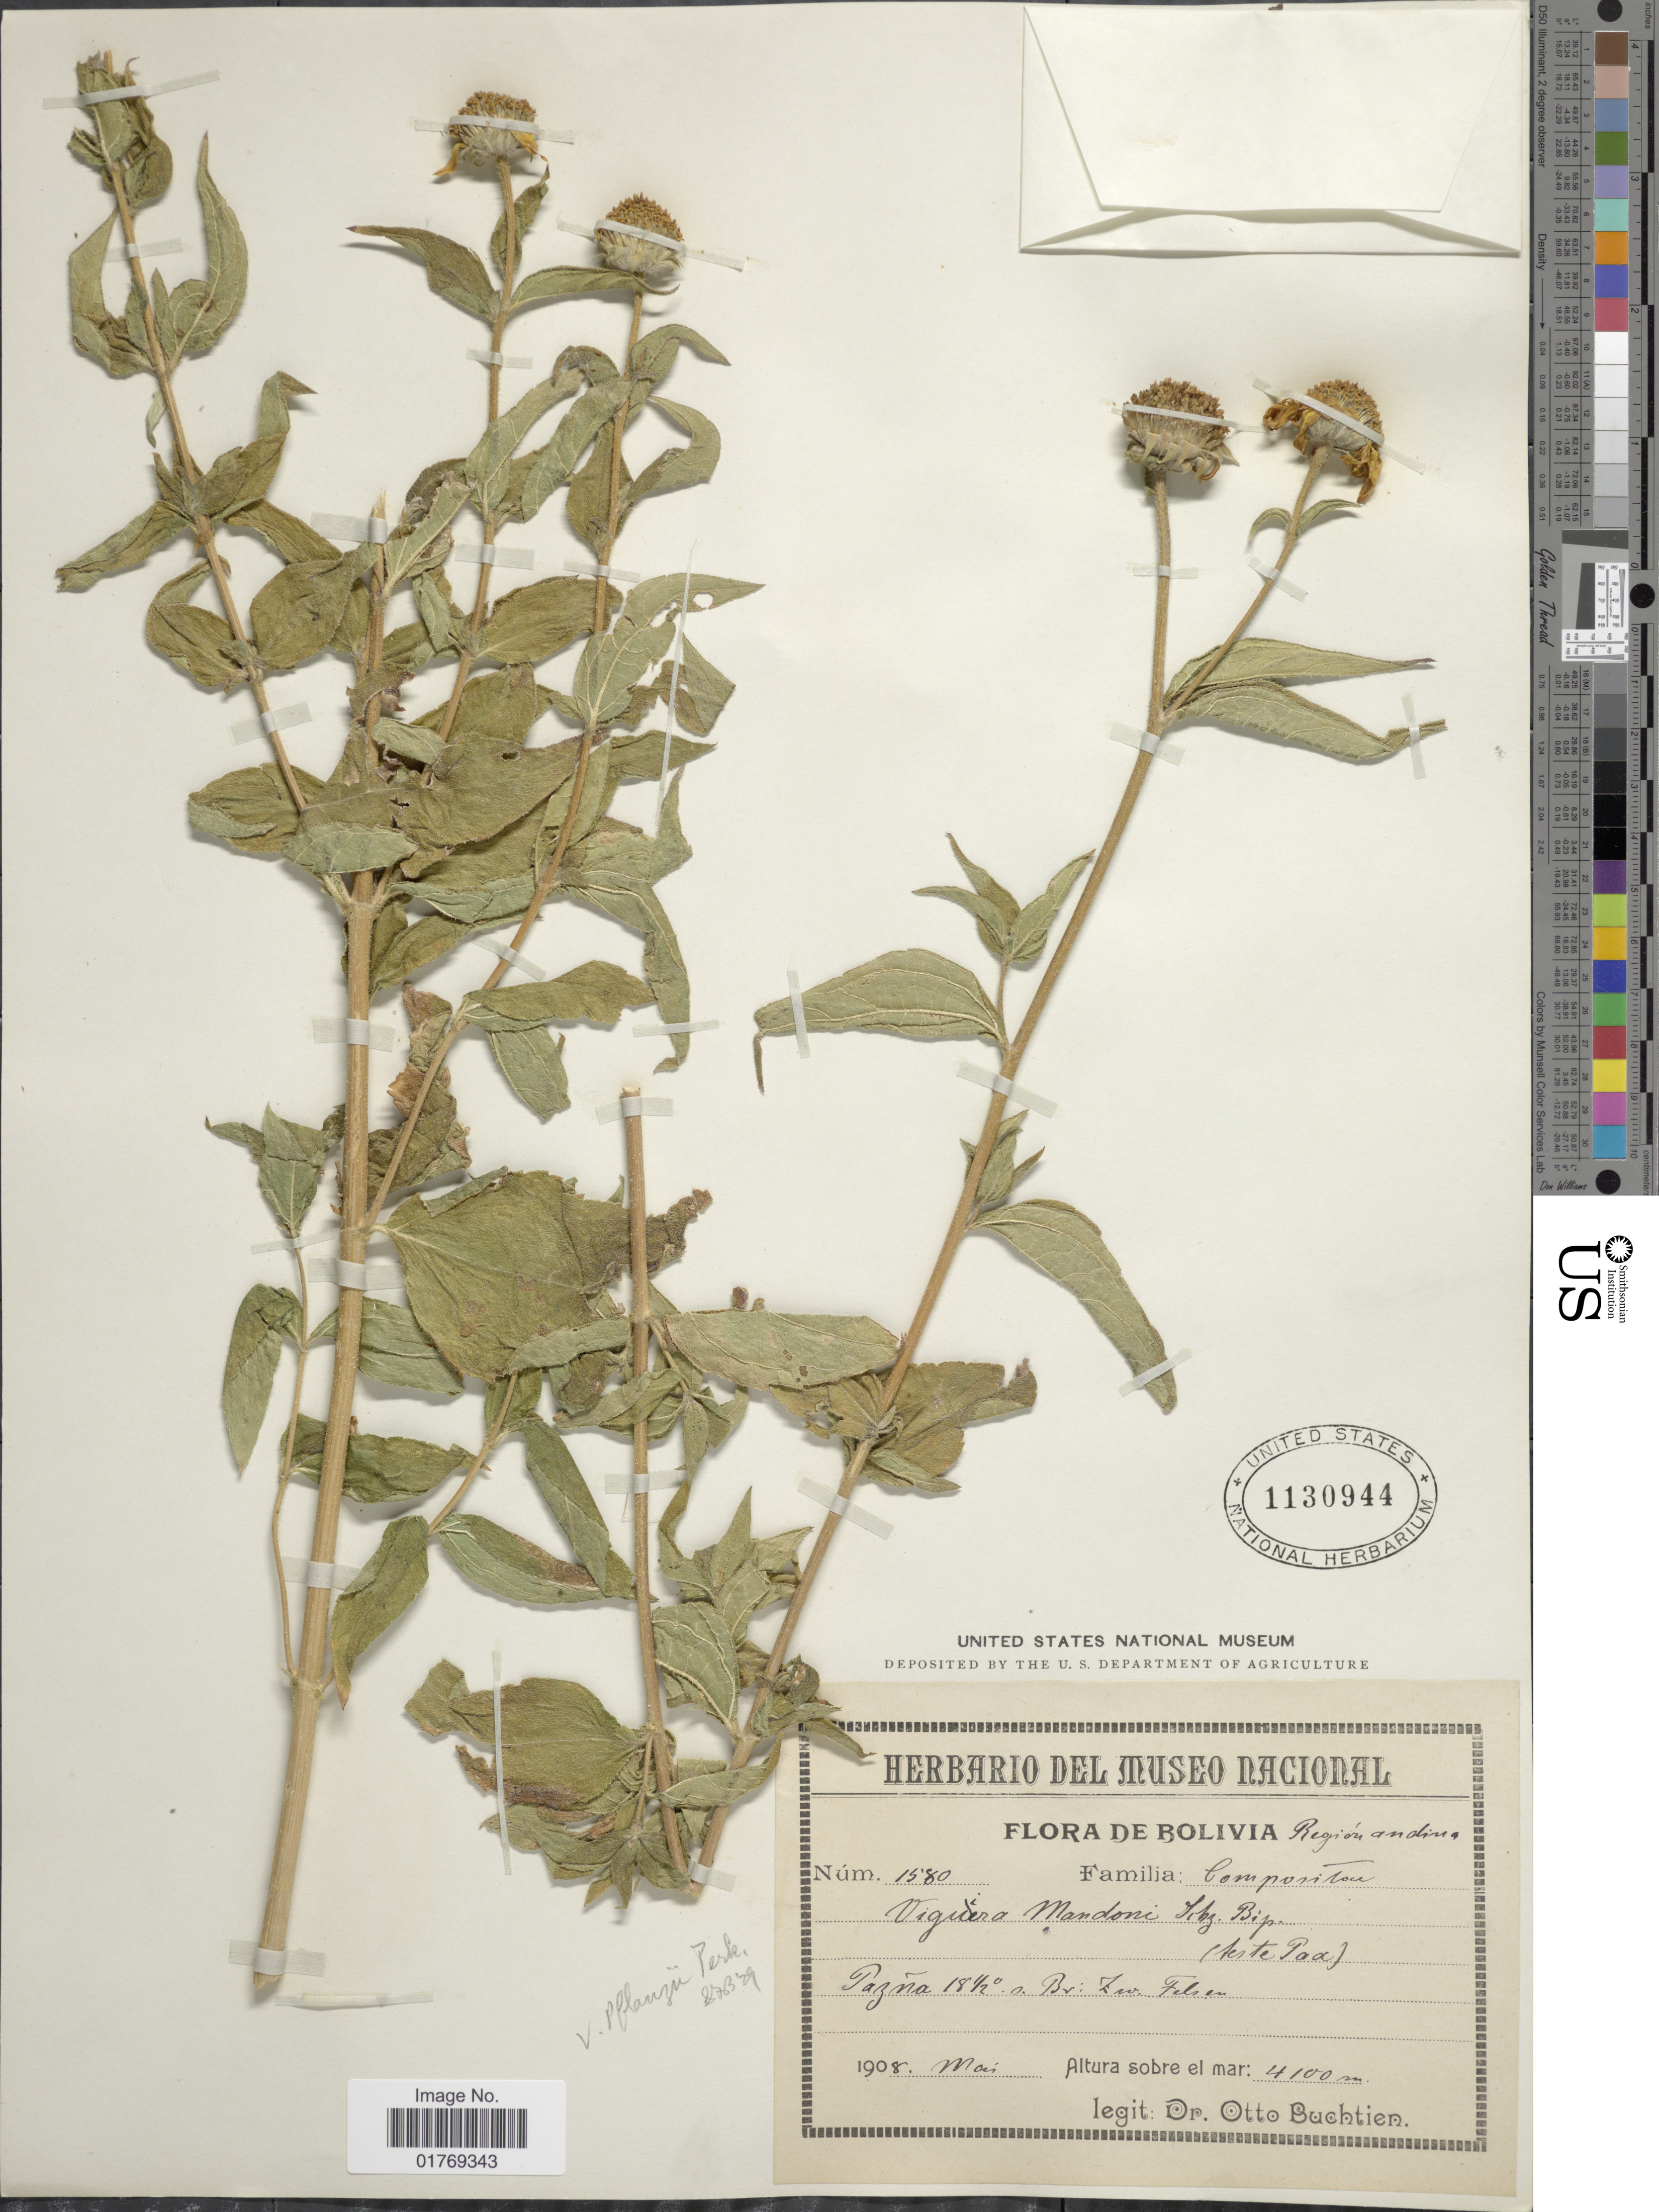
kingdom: Plantae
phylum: Tracheophyta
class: Magnoliopsida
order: Asterales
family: Asteraceae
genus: Viguiera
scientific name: Viguiera sp.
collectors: O. Buchtien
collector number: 1580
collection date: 1908-05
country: Bolivia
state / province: Oruro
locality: Región andina. Pazña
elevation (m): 4100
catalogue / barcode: US 1130944